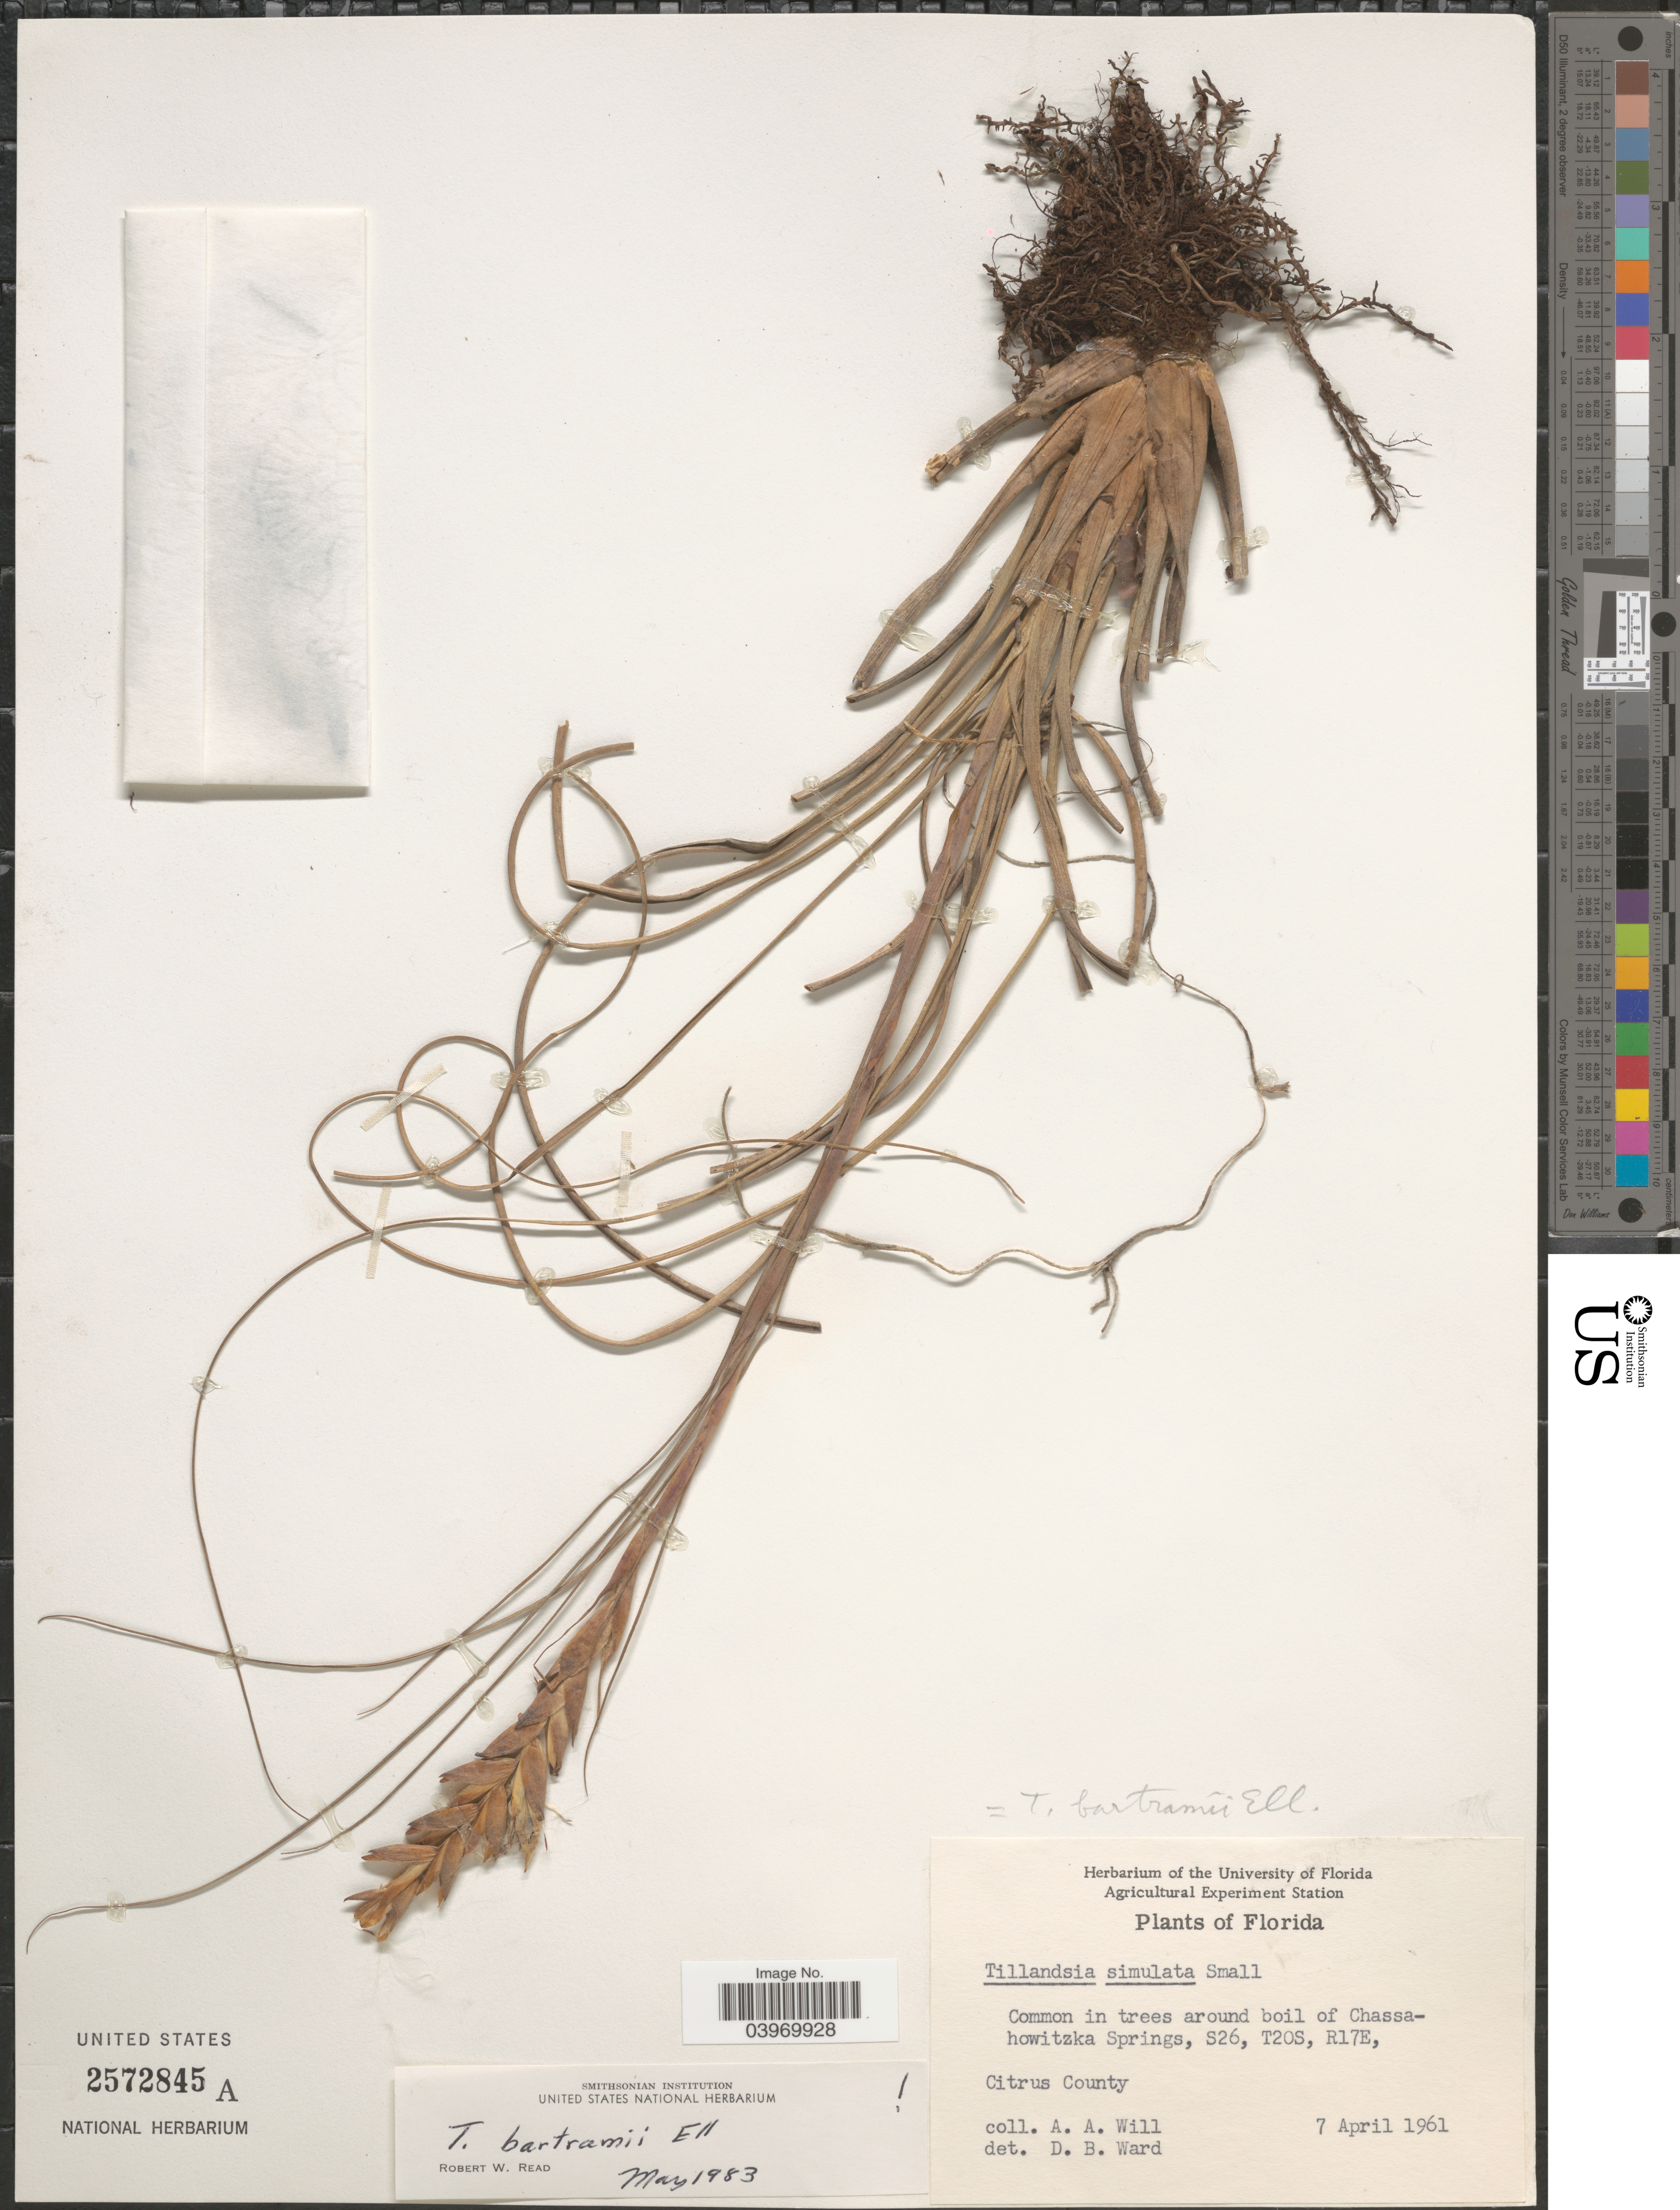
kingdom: Plantae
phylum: Tracheophyta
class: Liliopsida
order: Poales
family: Bromeliaceae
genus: Tillandsia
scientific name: Tillandsia simulata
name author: Small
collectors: A. Will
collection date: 1961-04-07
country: United States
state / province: Florida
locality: Common in trees around boil of Chassahowitzka Springs, S26, T20S, R17E. Citrus County.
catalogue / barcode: US 2572845A